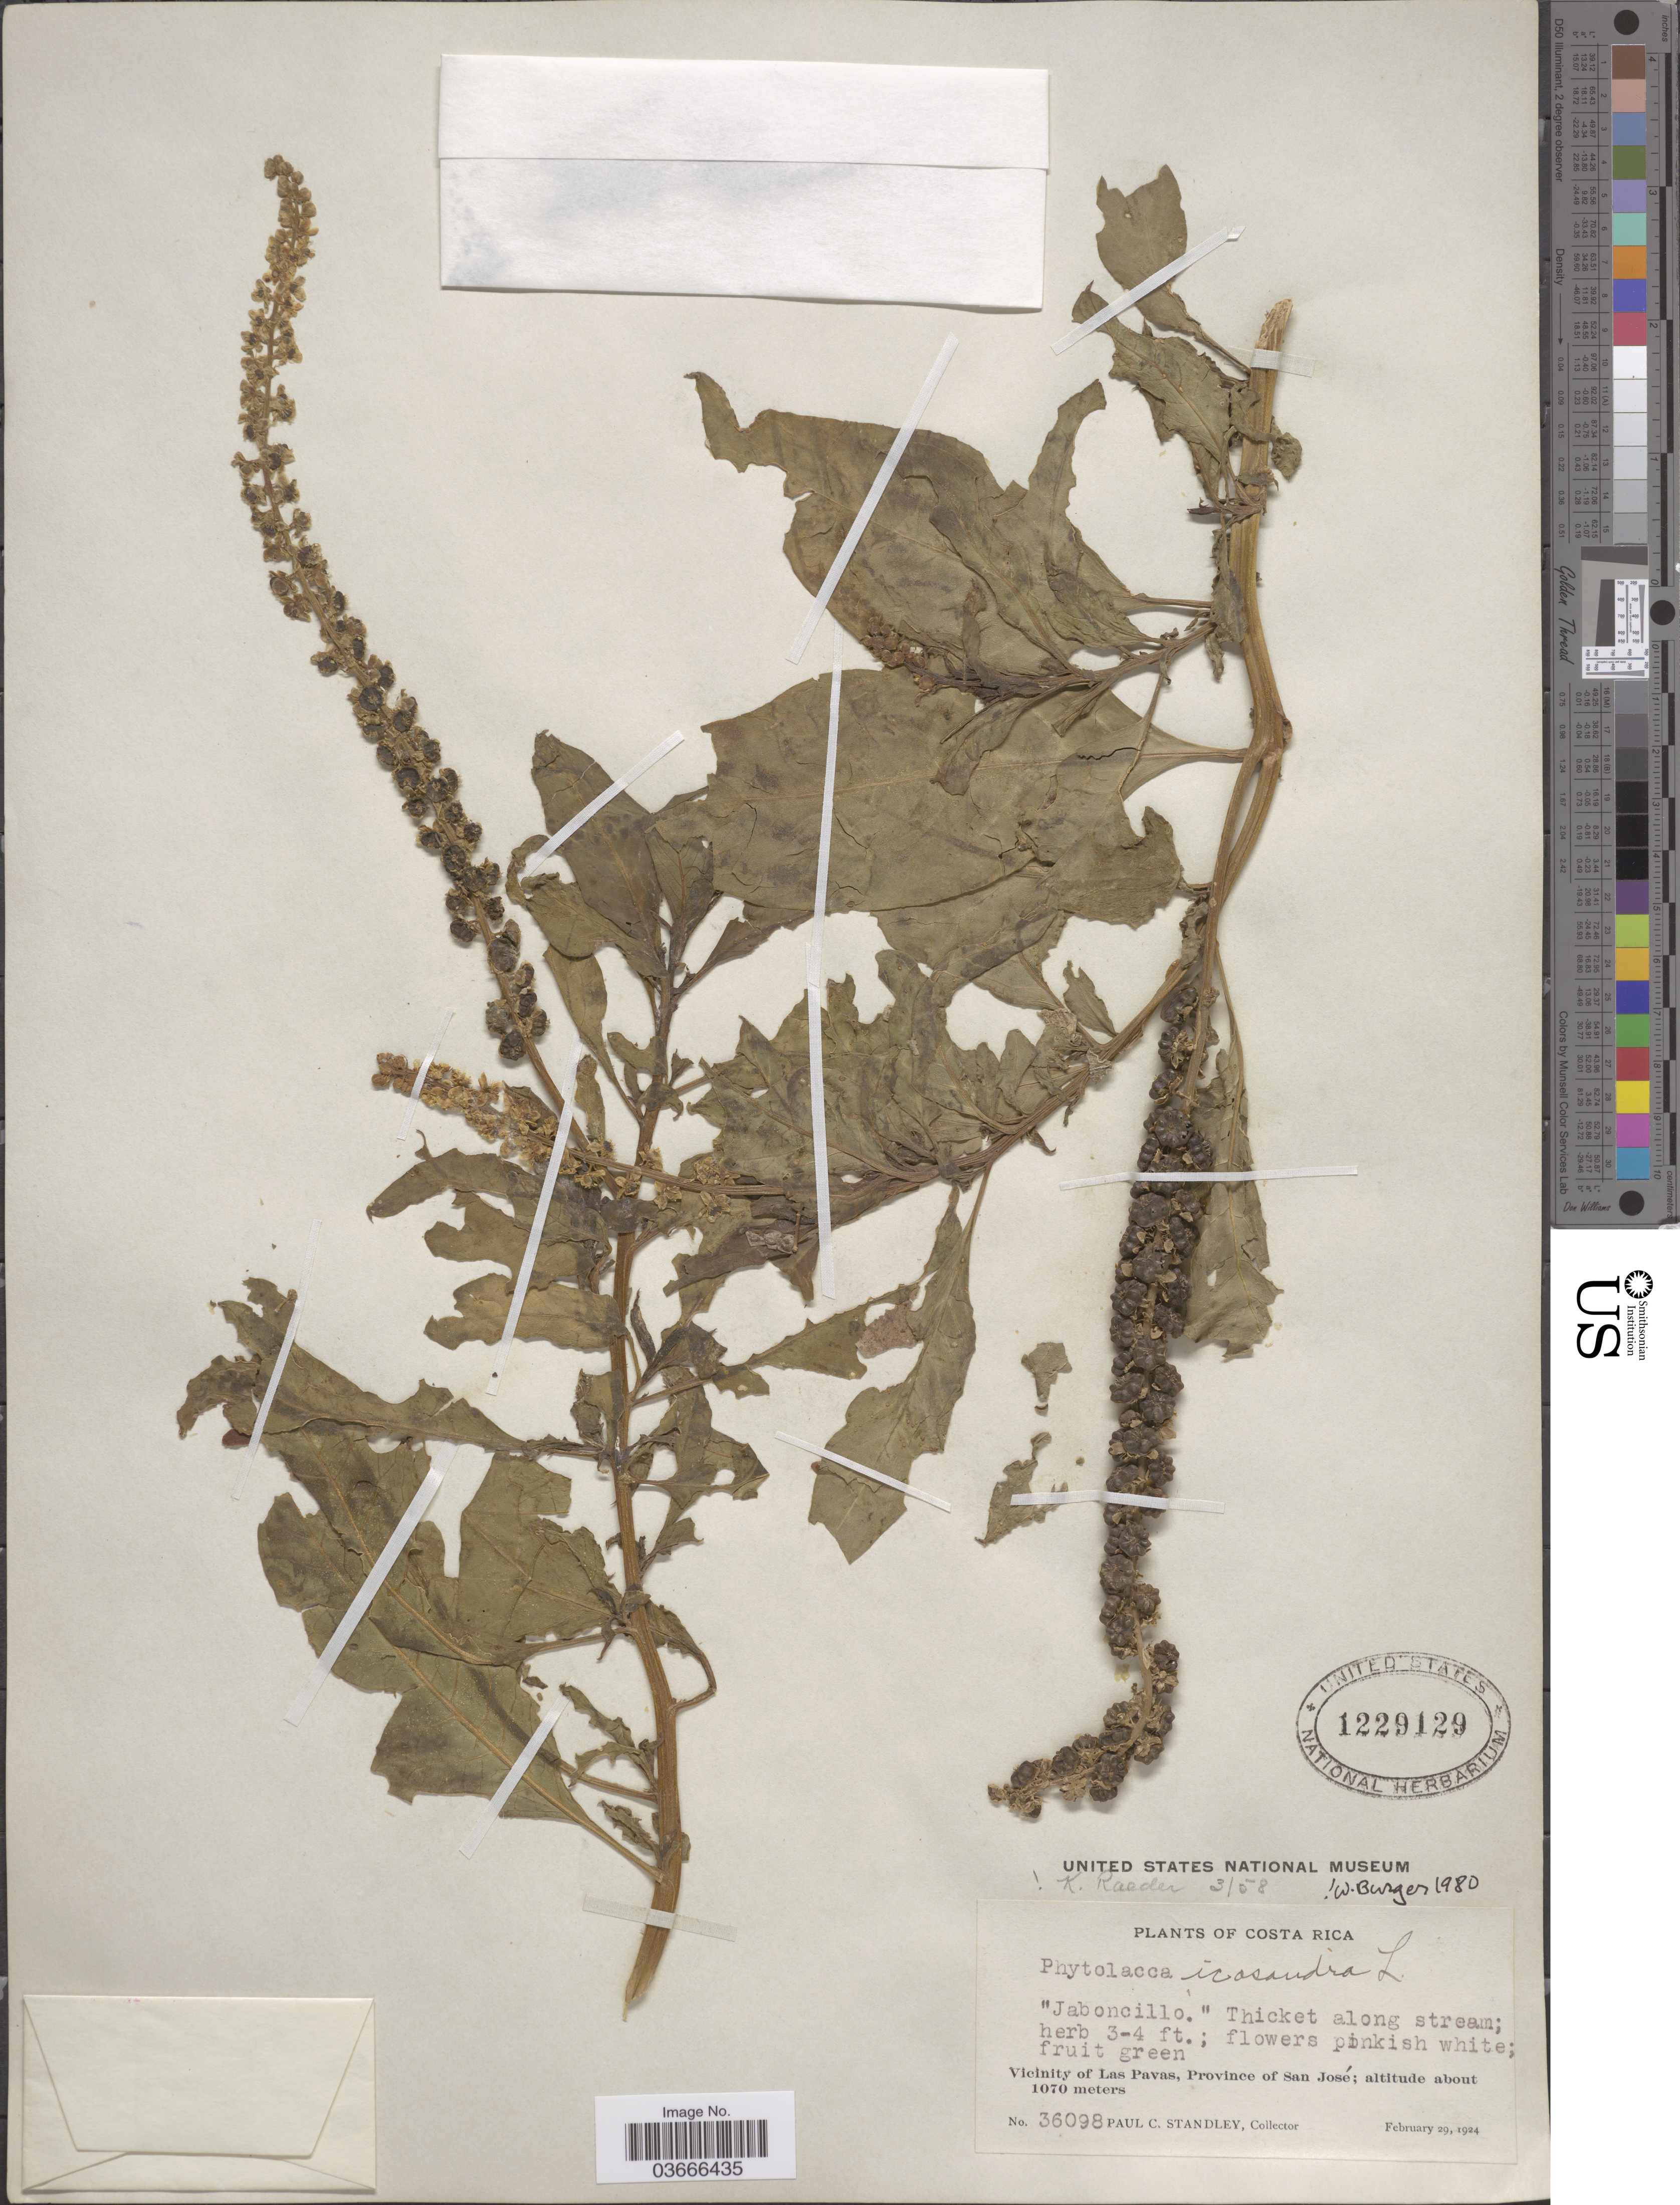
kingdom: Plantae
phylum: Tracheophyta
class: Magnoliopsida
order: Caryophyllales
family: Phytolaccaceae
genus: Phytolacca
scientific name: Phytolacca icosandra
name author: L.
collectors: P. C. Standley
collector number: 36098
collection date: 1924-02-29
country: Costa Rica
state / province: San José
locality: Vicinity of Las Pavas.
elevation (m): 1070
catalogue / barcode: US 1229129